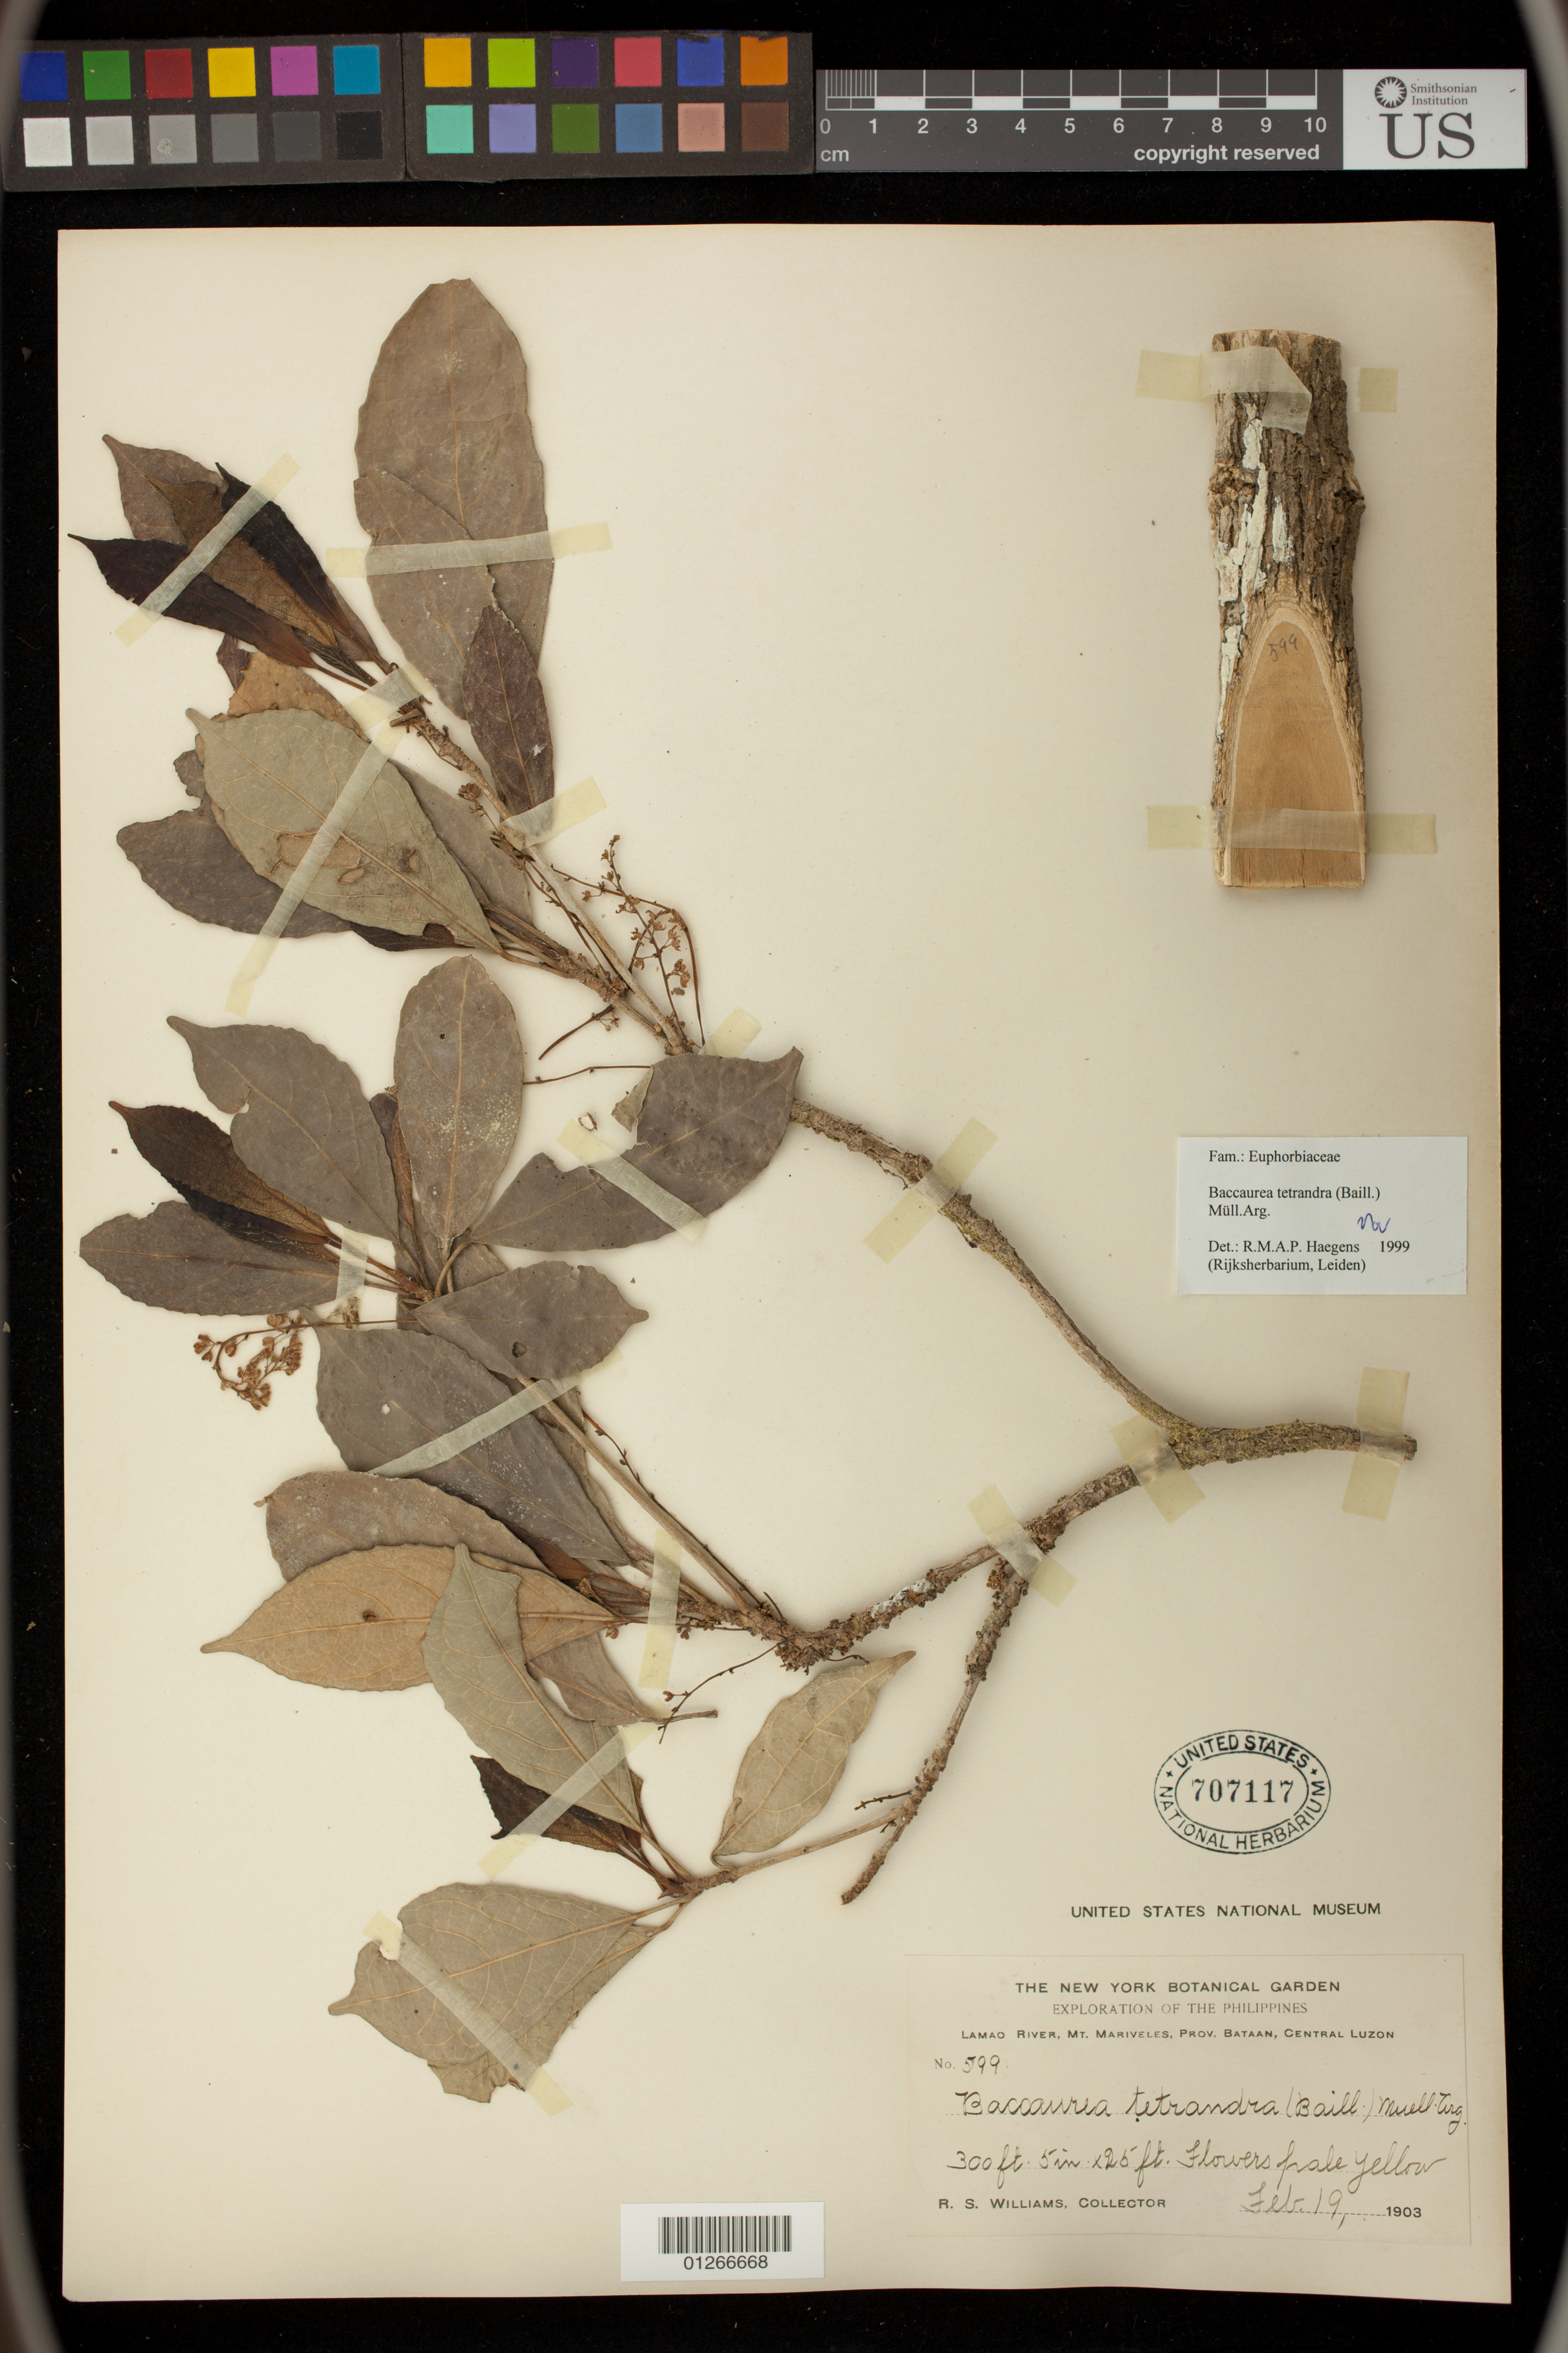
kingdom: Plantae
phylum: Tracheophyta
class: Magnoliopsida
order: Malpighiales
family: Phyllanthaceae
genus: Baccaurea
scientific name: Baccaurea tetrandra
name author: (Baill.) Müll. Arg.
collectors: R. S. Williams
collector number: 599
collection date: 1903-02-19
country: Philippines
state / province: Central Luzon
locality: Lamao River, Mt. Mariveles, Prov. Bataan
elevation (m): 91